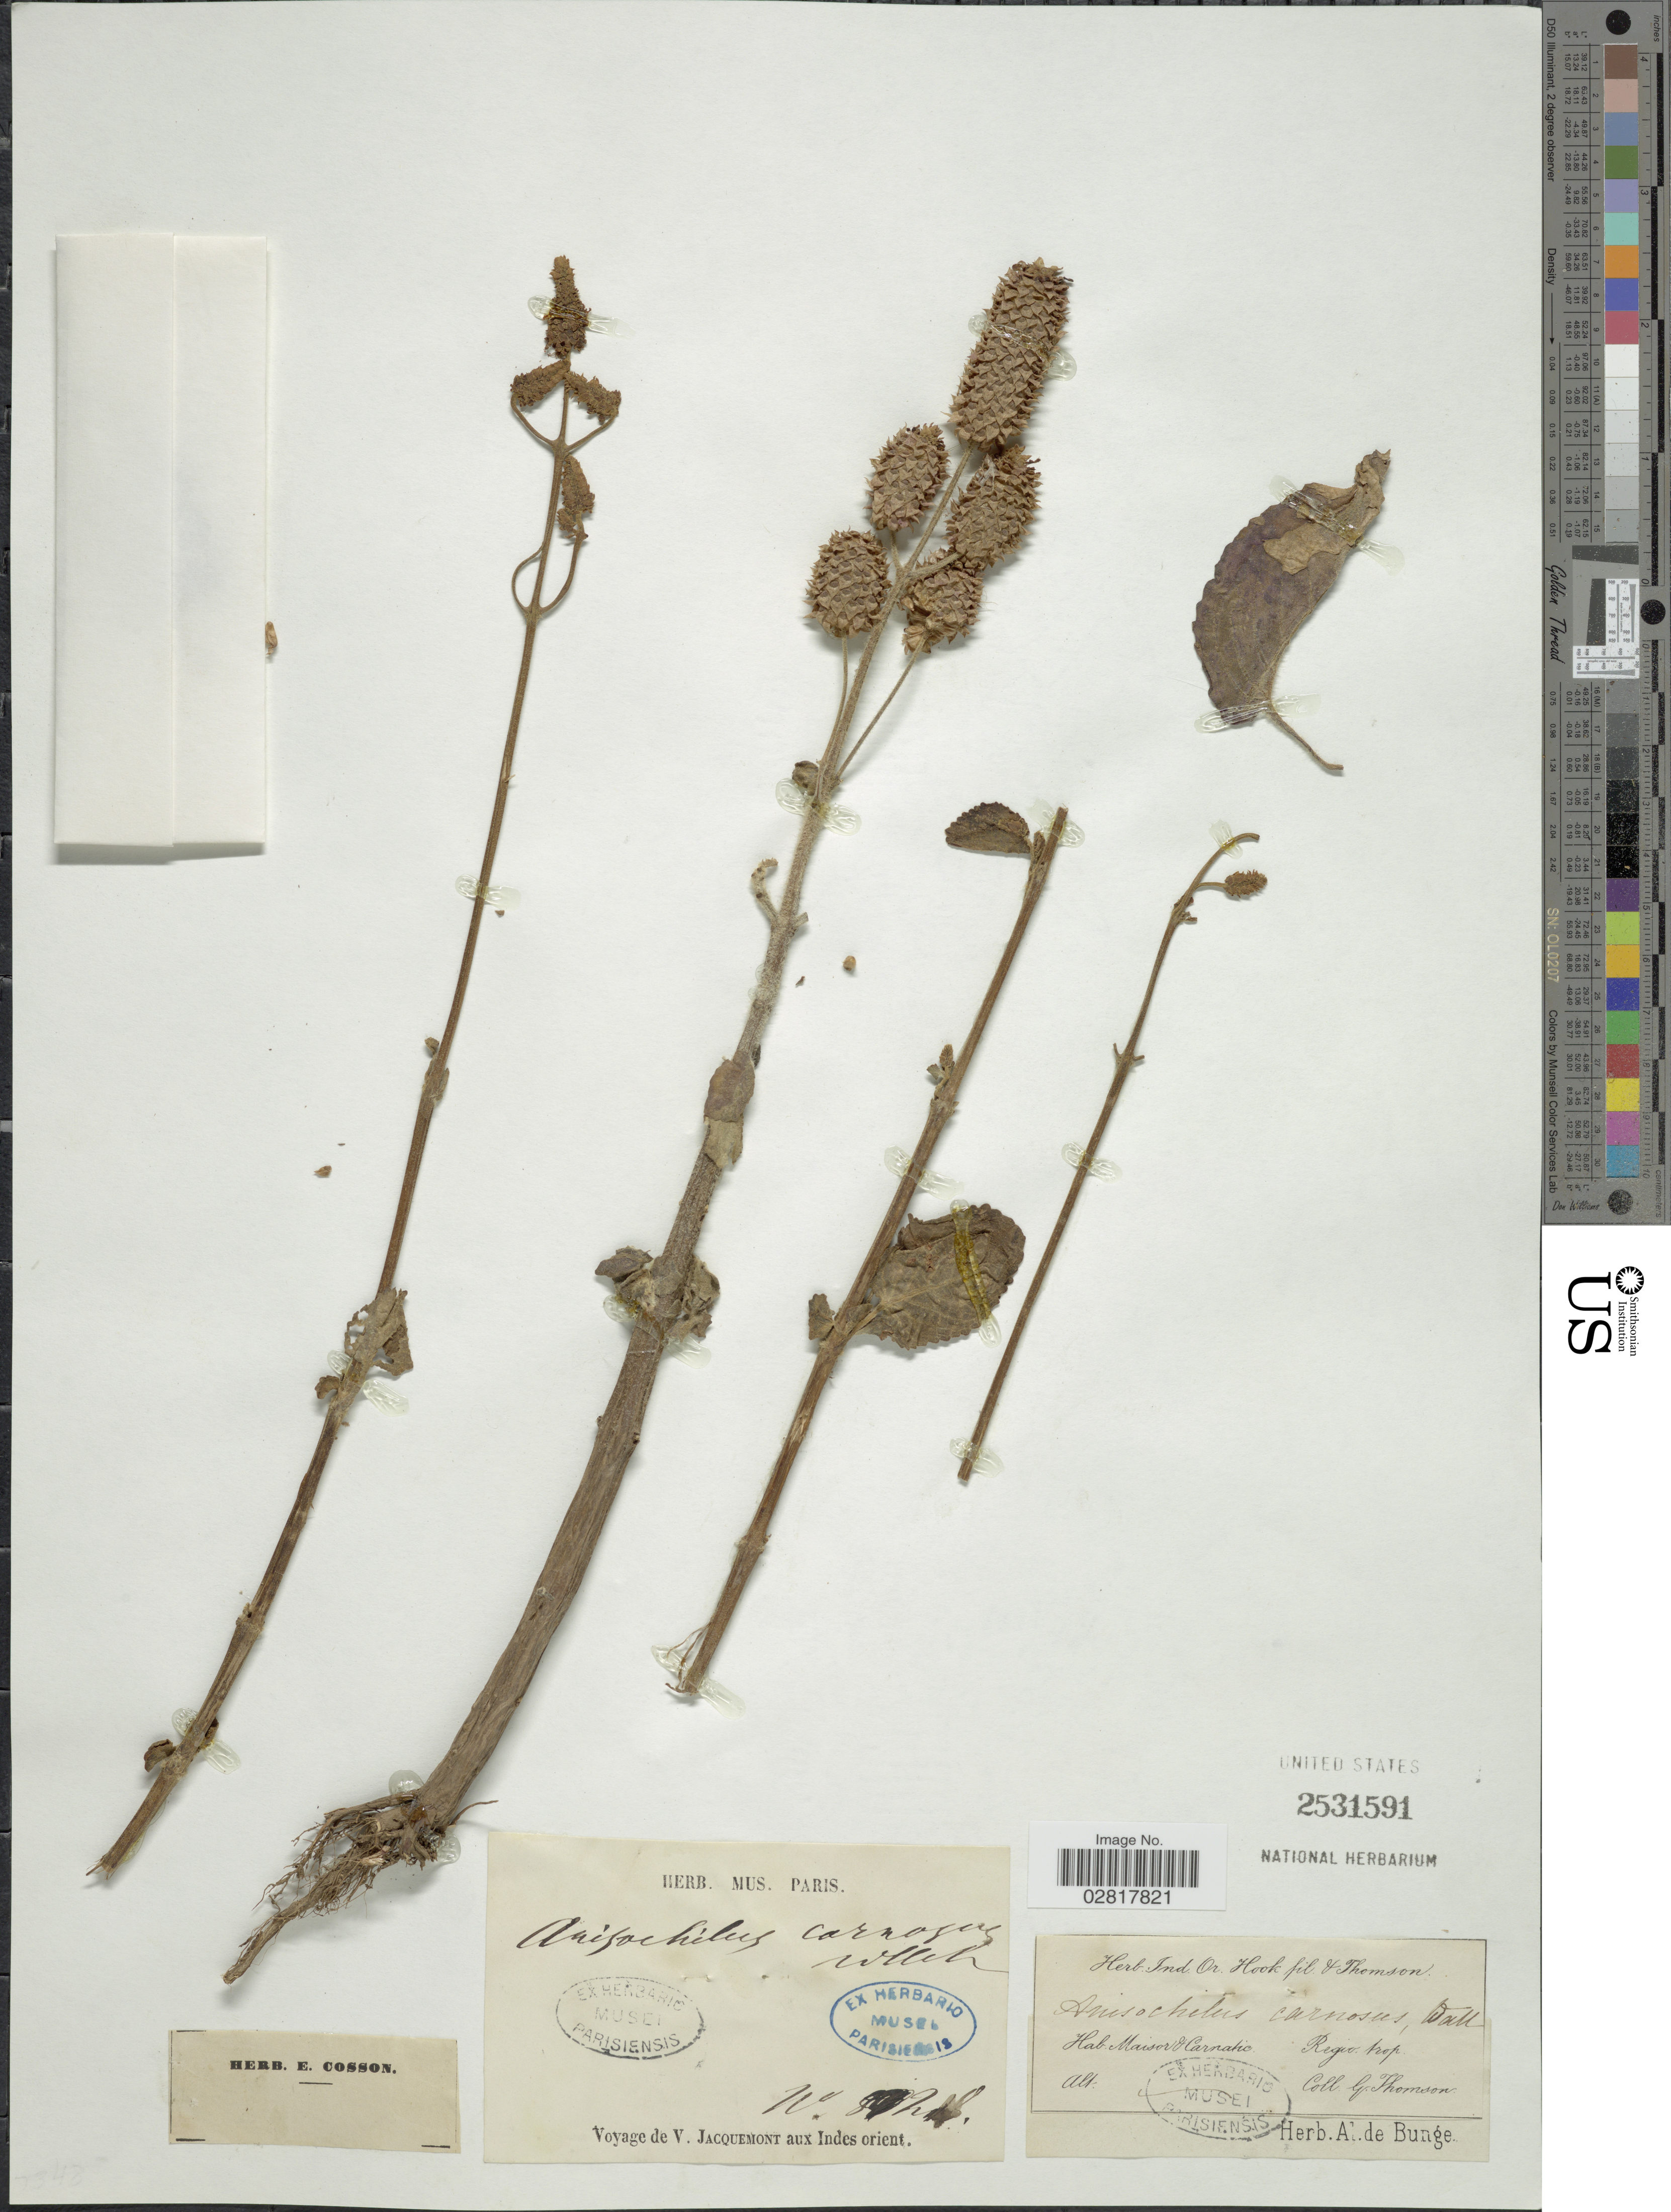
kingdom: Plantae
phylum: Tracheophyta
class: Magnoliopsida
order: Lamiales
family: Lamiaceae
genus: Anisochilus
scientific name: Anisochilus carnosus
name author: (L. f.) Wall. ex Benth.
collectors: G. Thomson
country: India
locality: Indes orient. Maisor & Carnatic. Regio trop.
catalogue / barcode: US 2531591